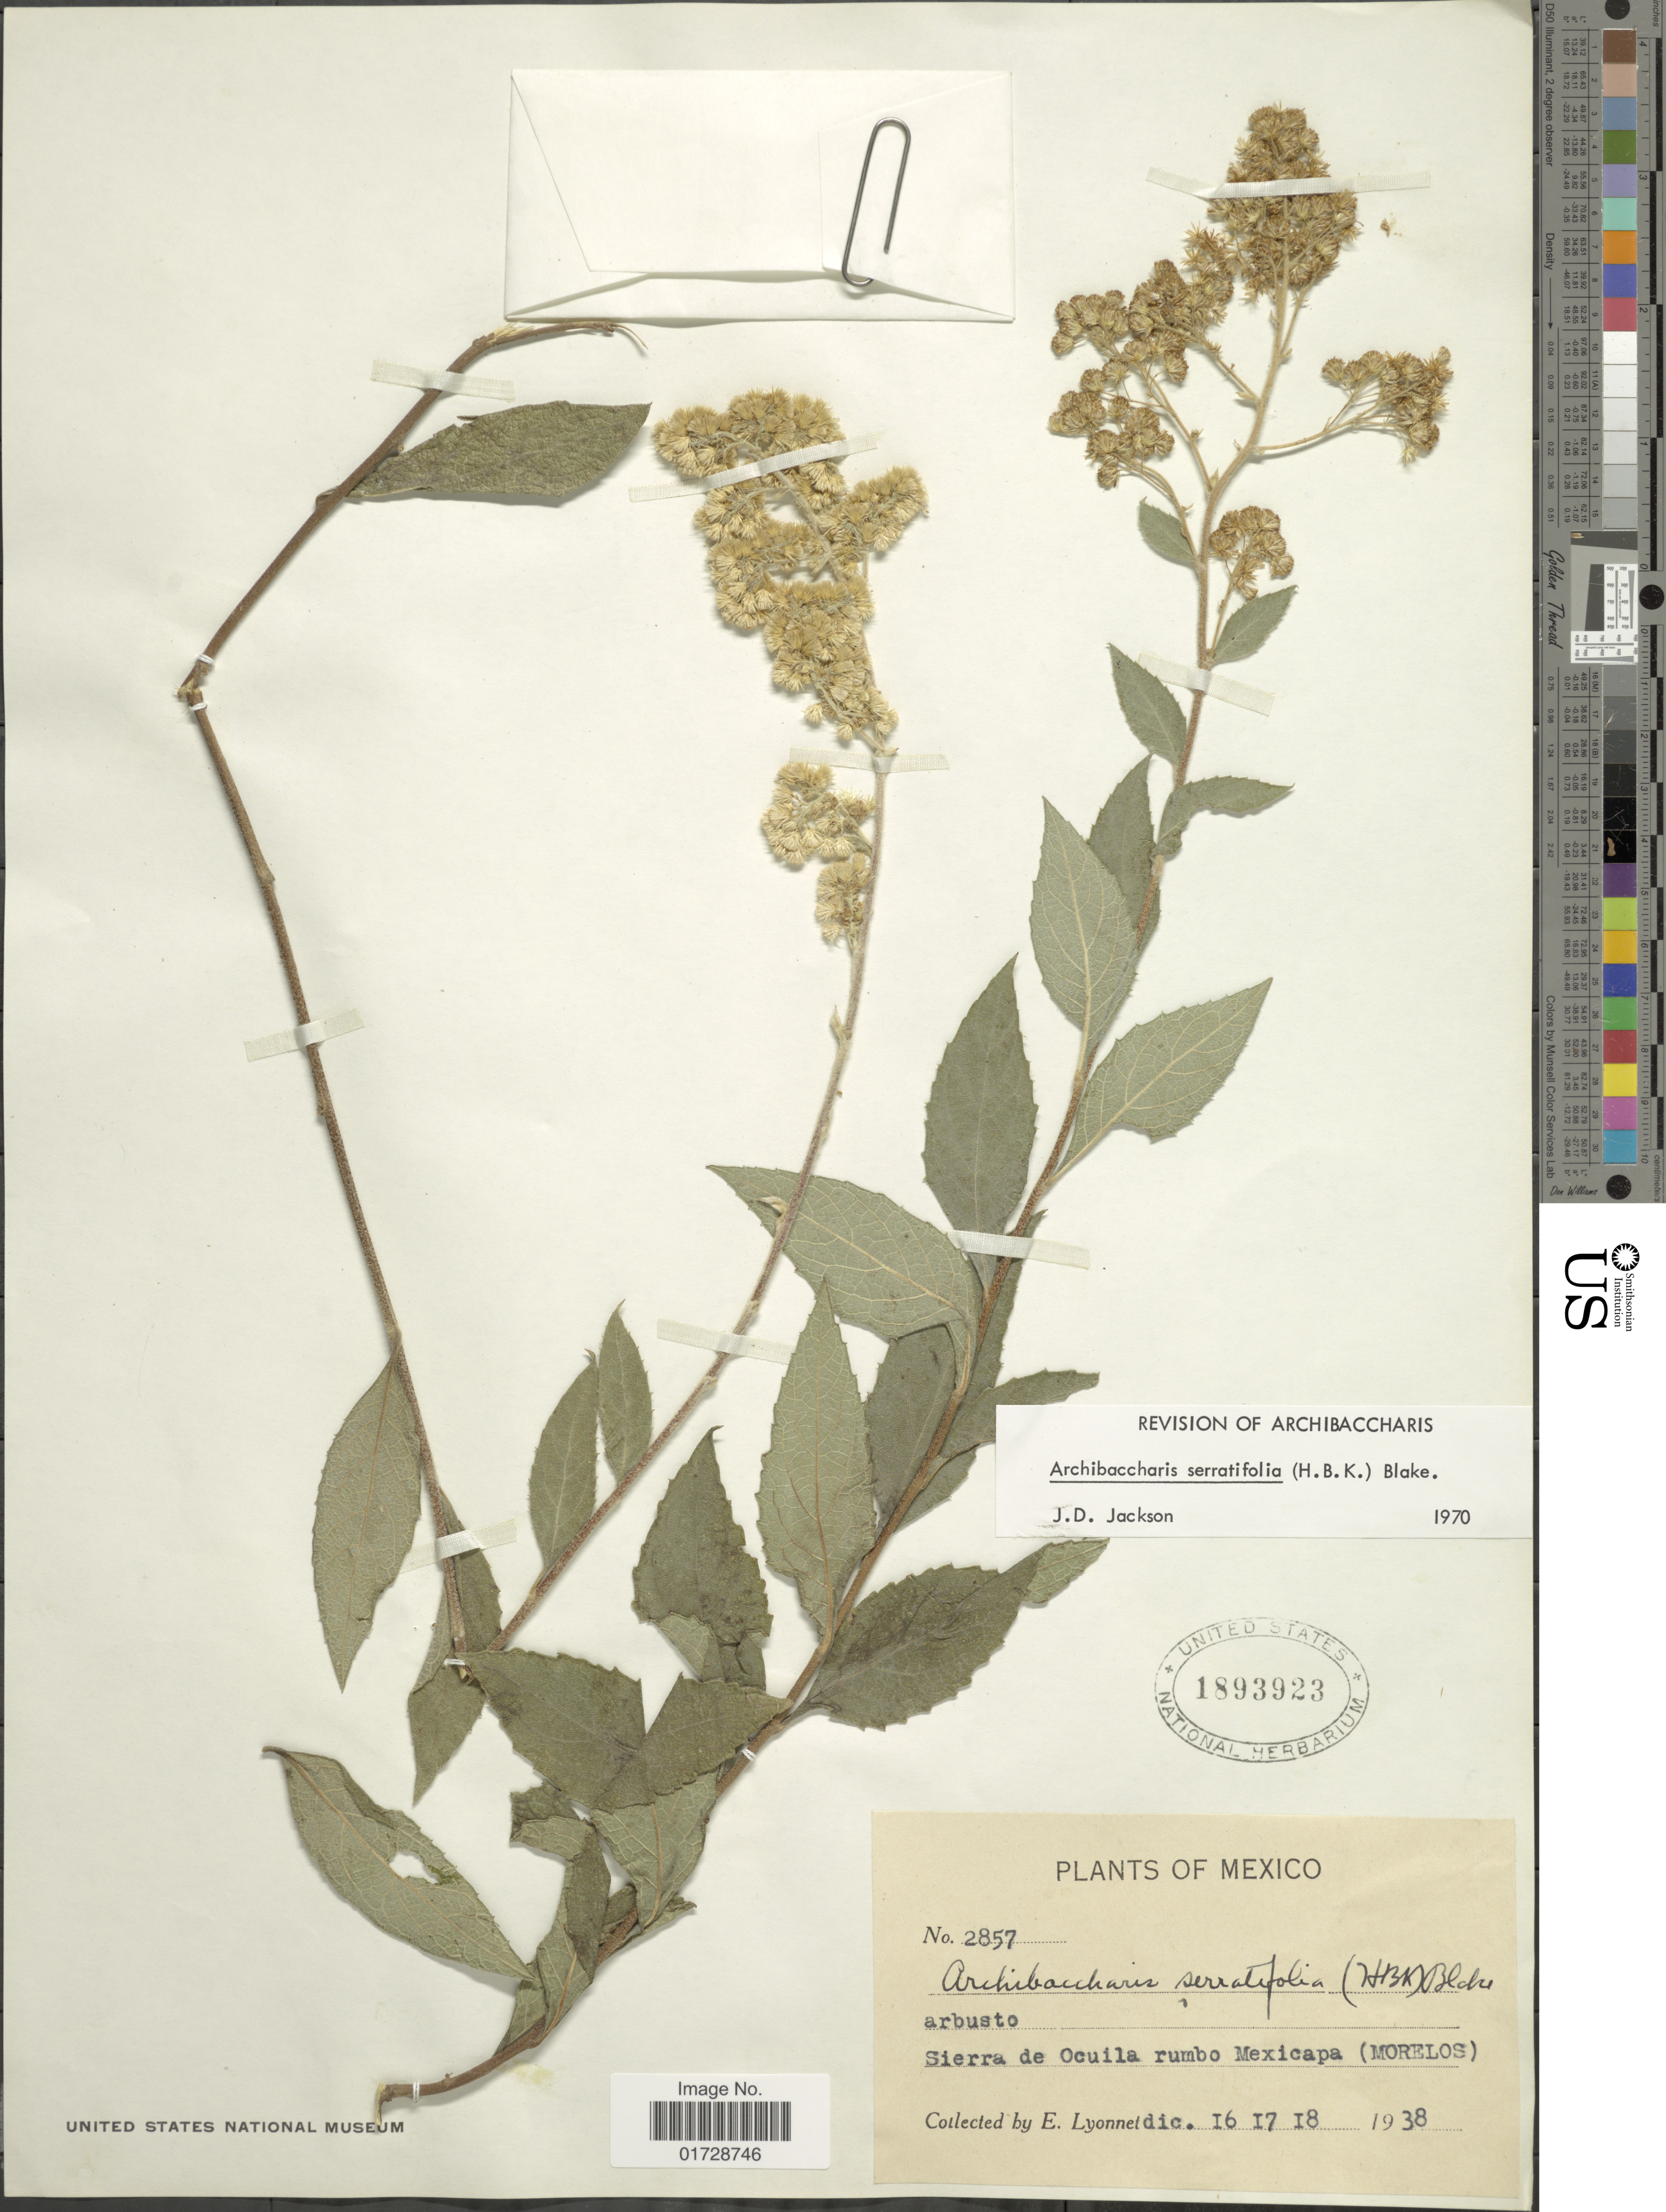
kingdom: Plantae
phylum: Tracheophyta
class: Magnoliopsida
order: Asterales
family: Asteraceae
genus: Archibaccharis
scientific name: Archibaccharis serratifolia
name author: (Kunth) S.F. Blake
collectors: E. Lyonnet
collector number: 2857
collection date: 1938-12-16/1938-12-18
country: Mexico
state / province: Morelos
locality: Sierra de Ocuila rumbo Mexicapa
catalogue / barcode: US 1893923